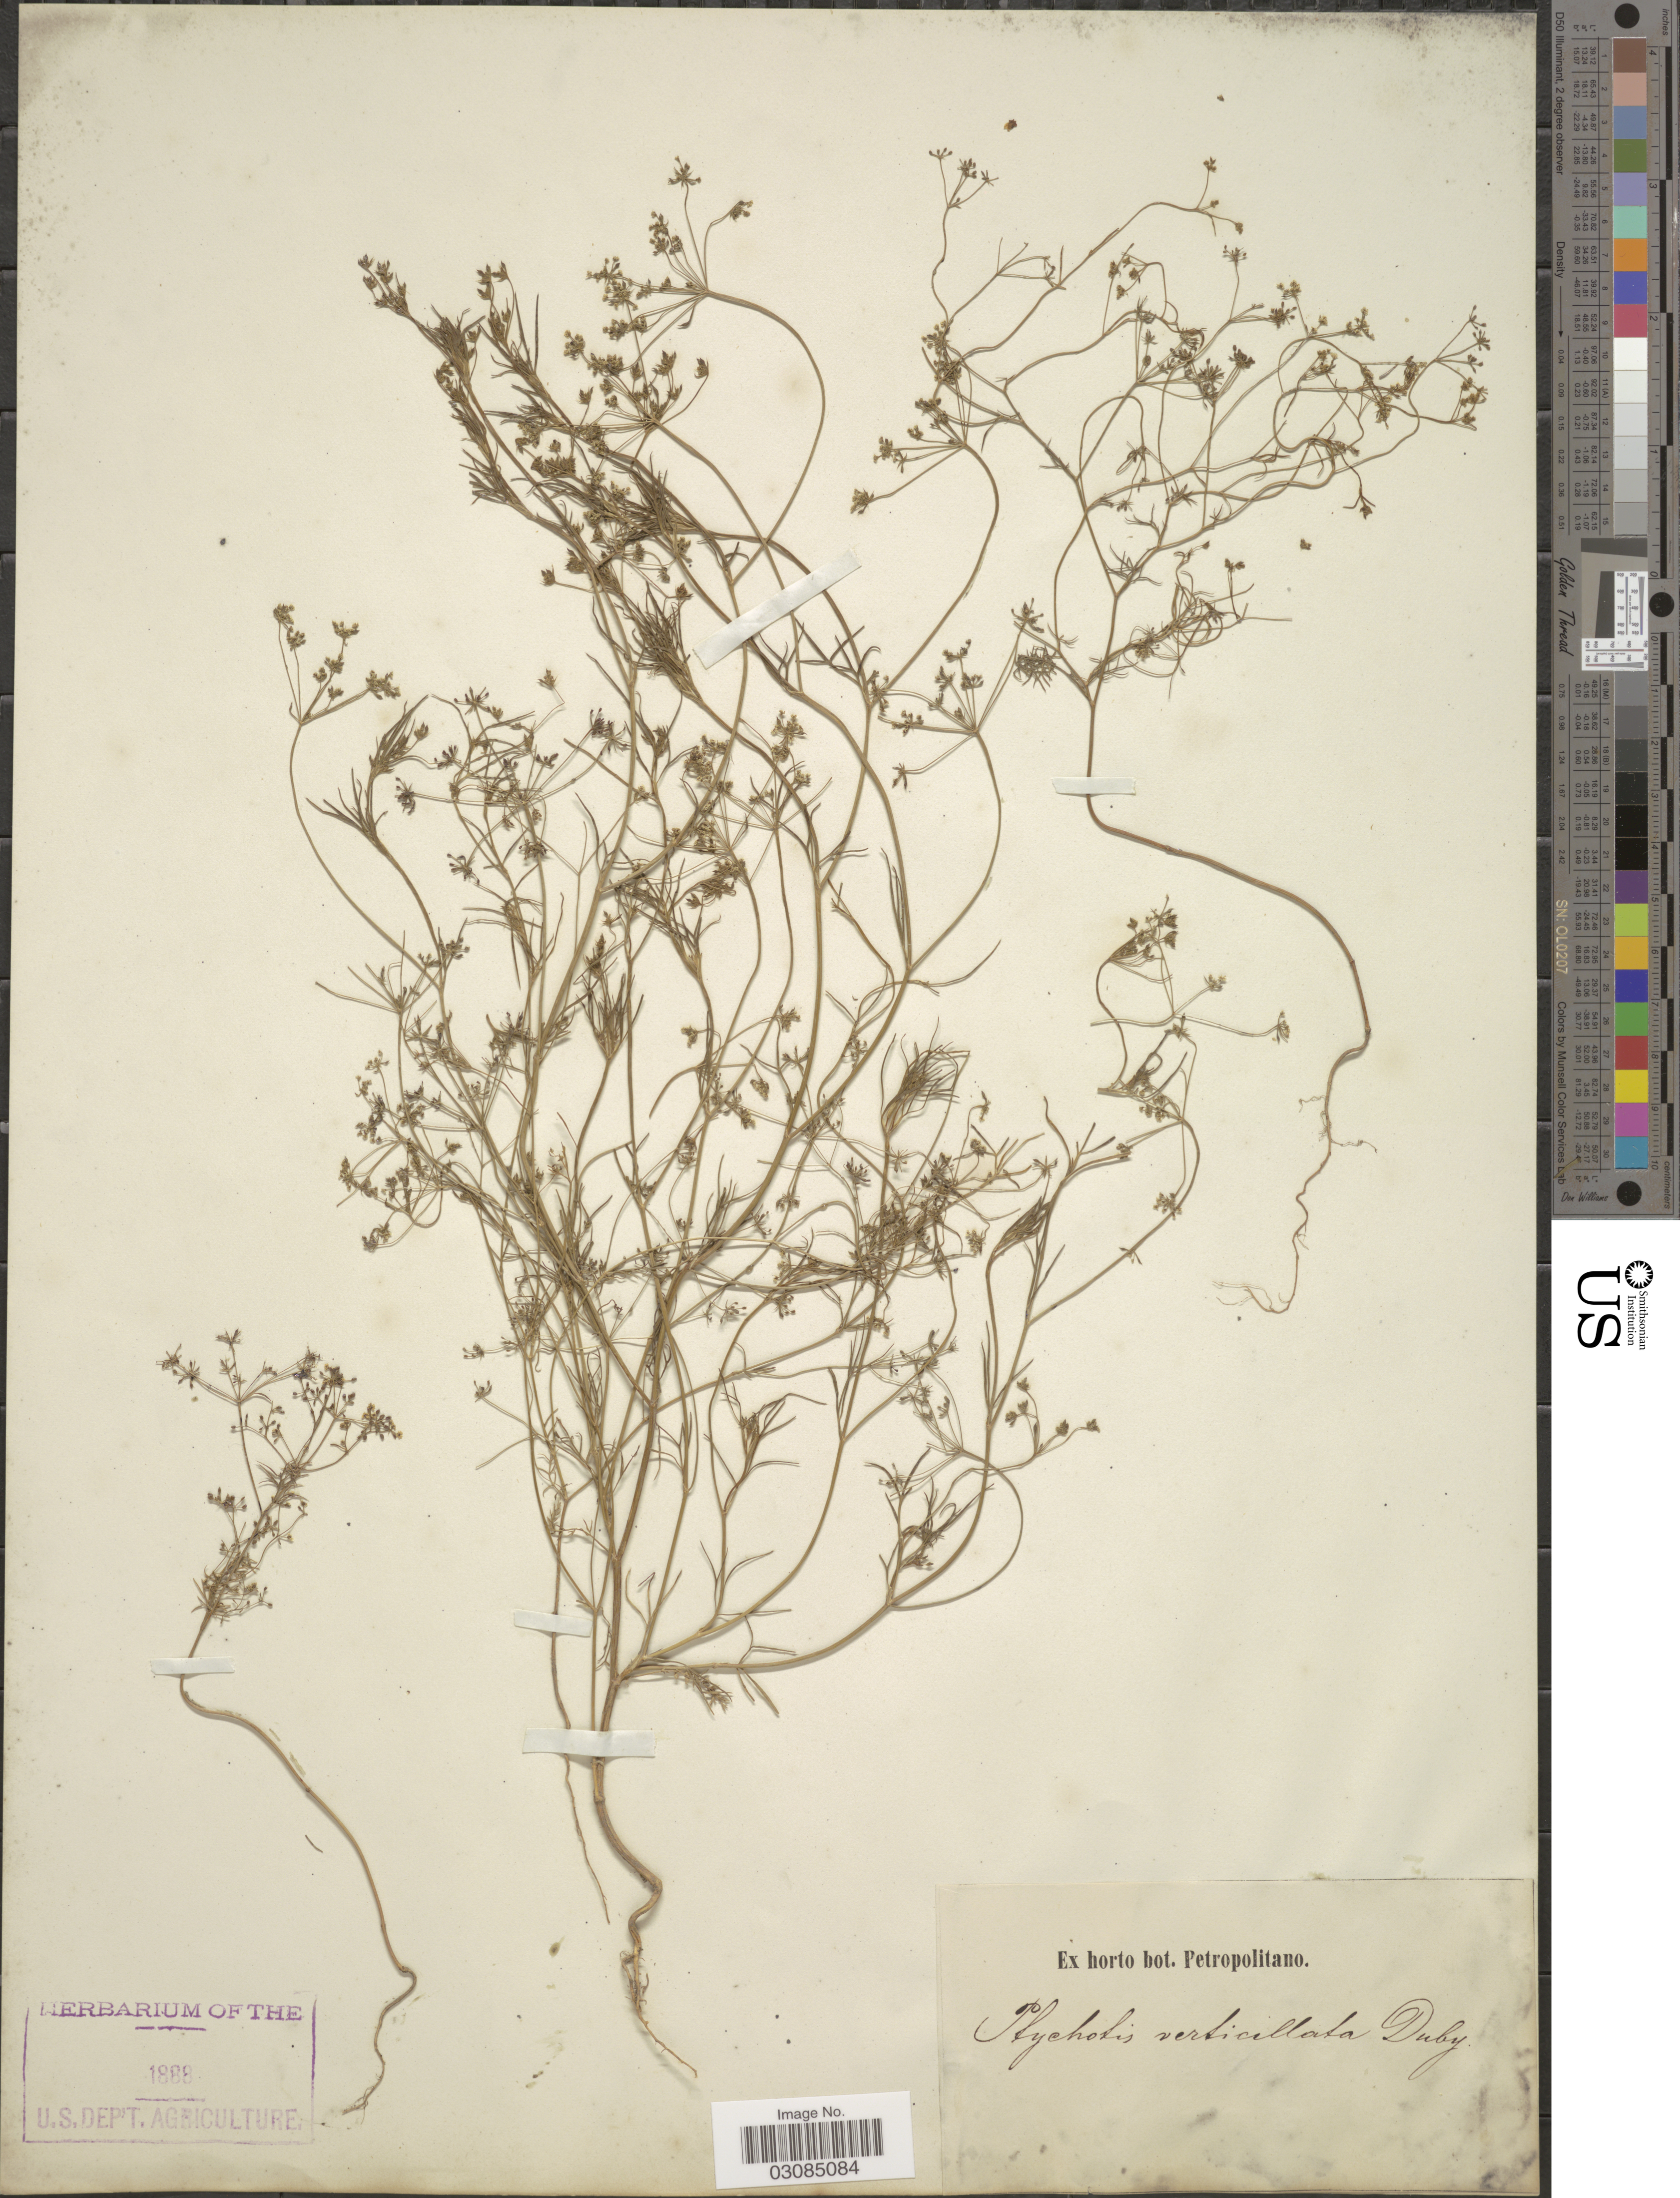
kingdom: Plantae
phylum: Tracheophyta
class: Magnoliopsida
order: Apiales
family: Apiaceae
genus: Ptychotis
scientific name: Ptychotis verticillata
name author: Duby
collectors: ex Horto Bot. Petropolitano